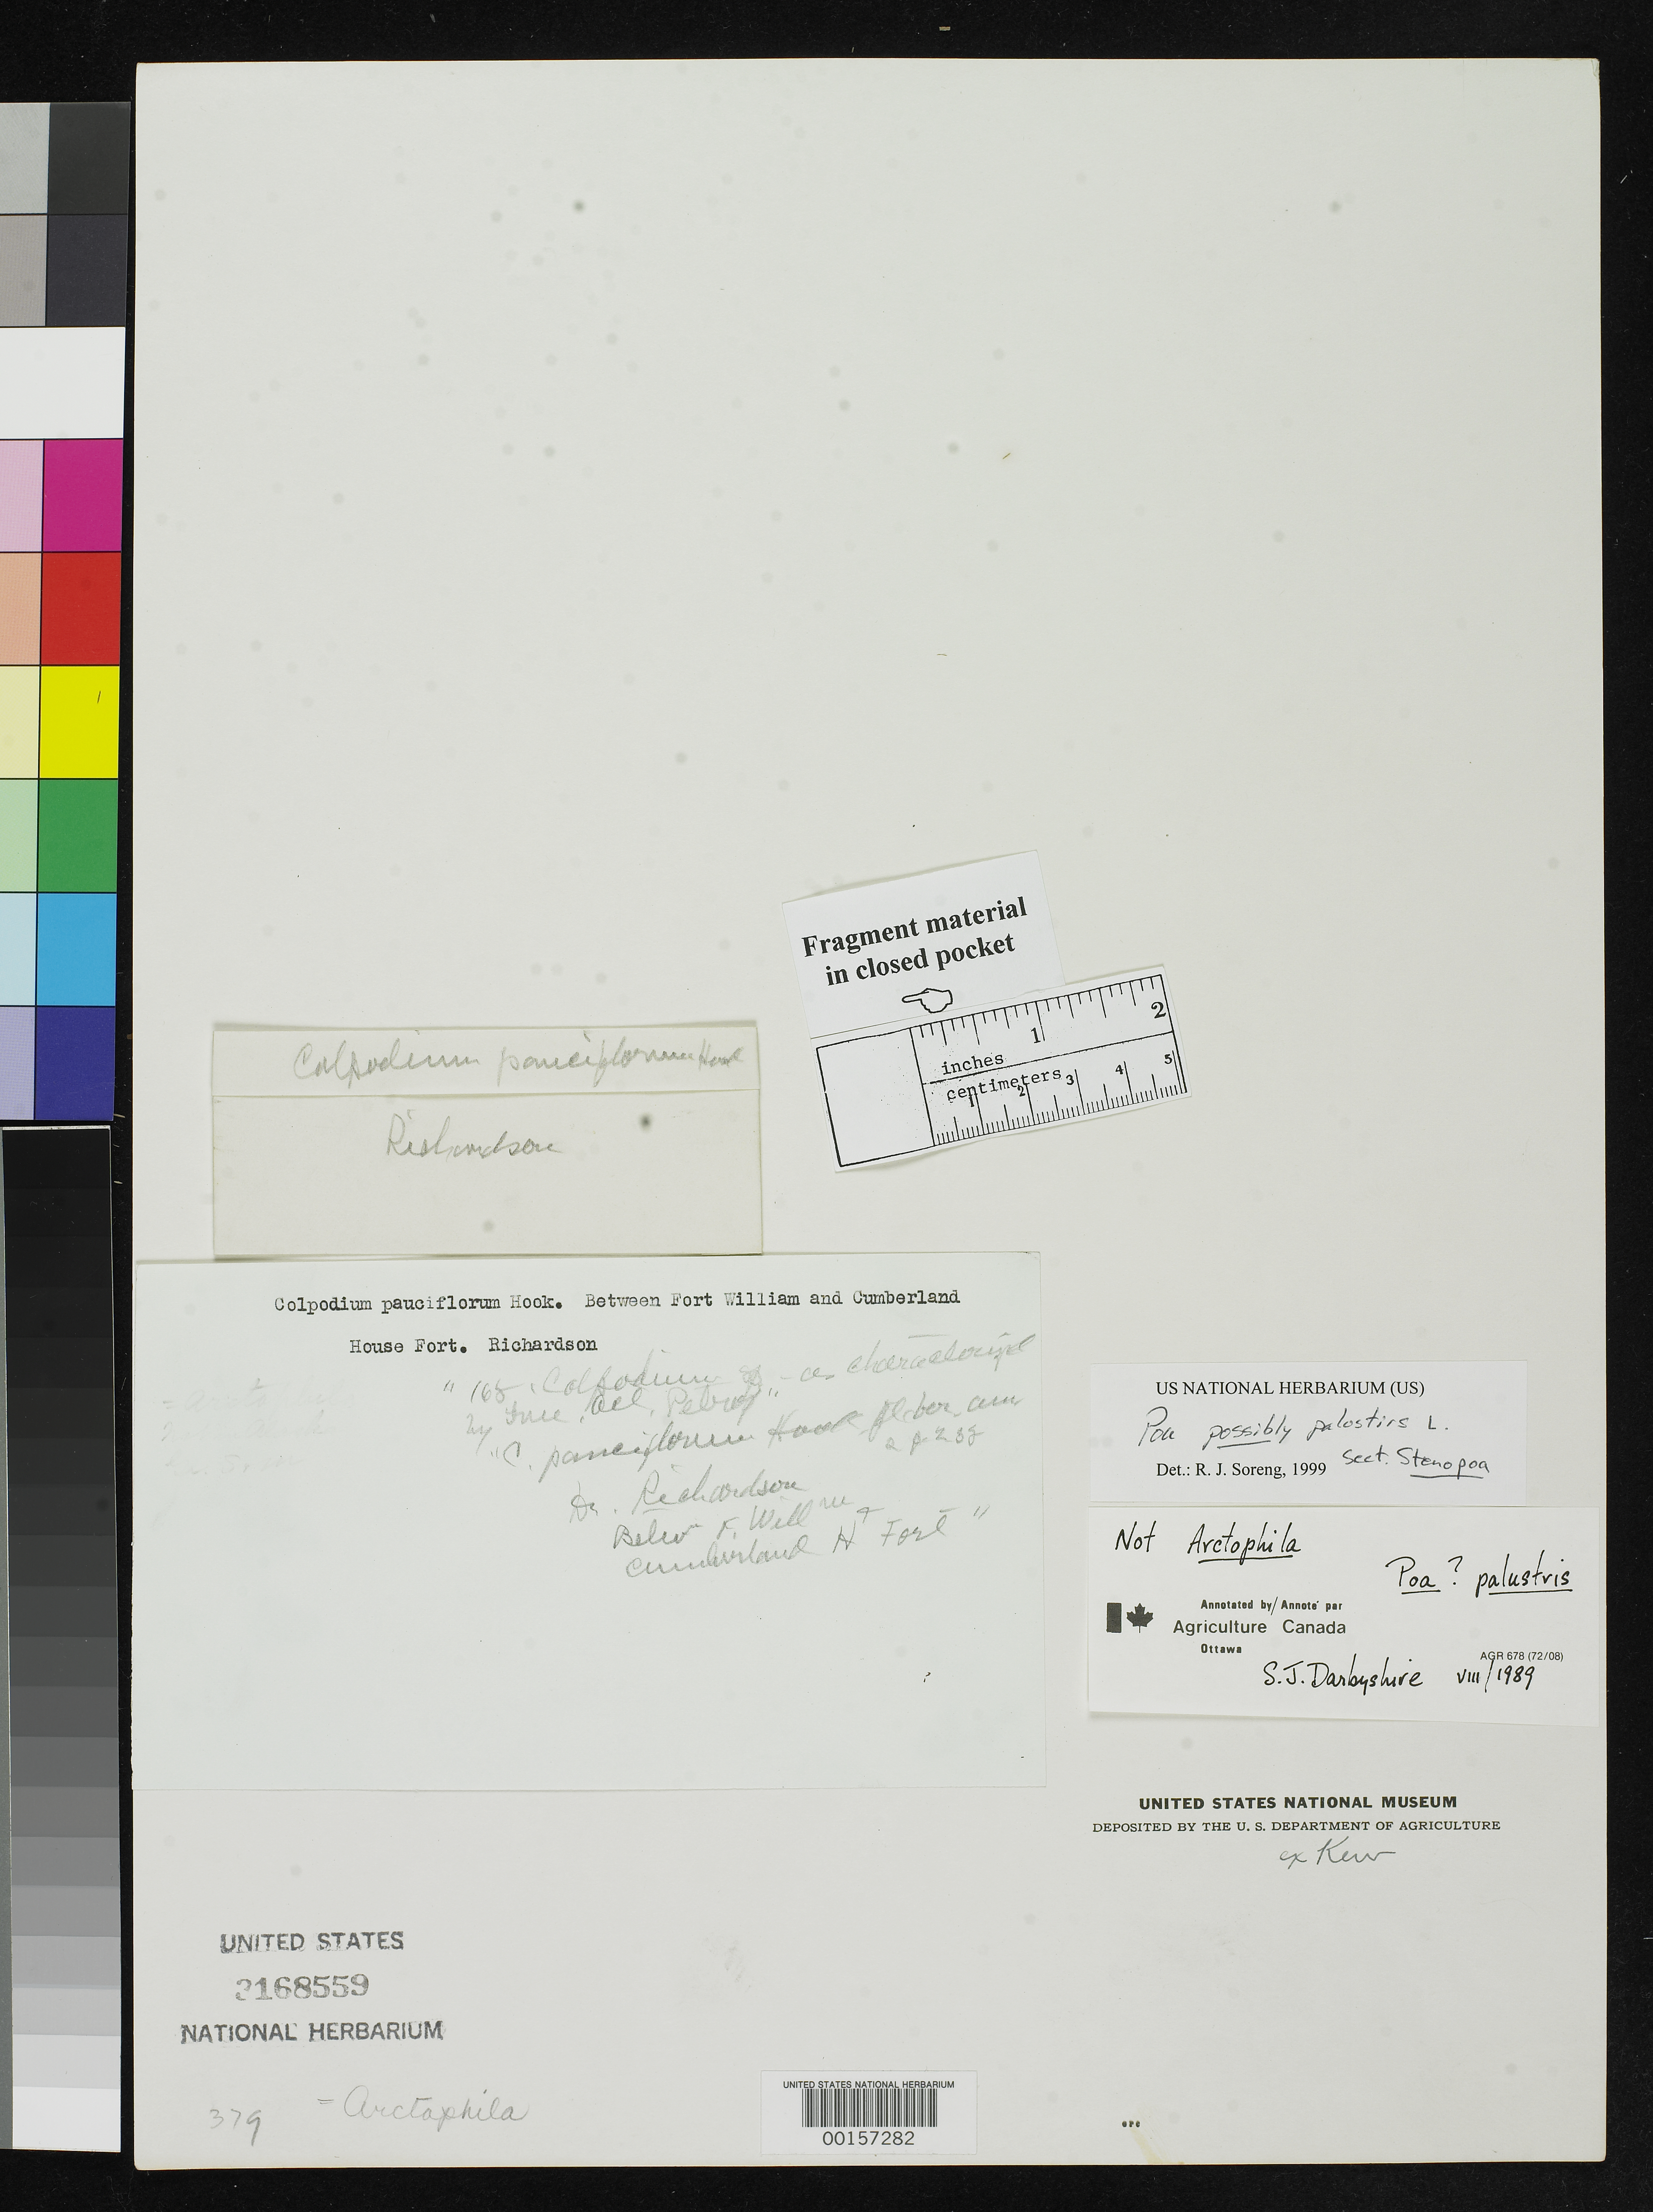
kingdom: Plantae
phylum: Tracheophyta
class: Liliopsida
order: Poales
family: Poaceae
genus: Colpodium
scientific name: Colpodium pauciflorum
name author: Hook. f.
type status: Type Fragment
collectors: J. Richardson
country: Canada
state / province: Saskatchewan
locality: Between Fort William and Cumberland house fort.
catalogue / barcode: US 3168559